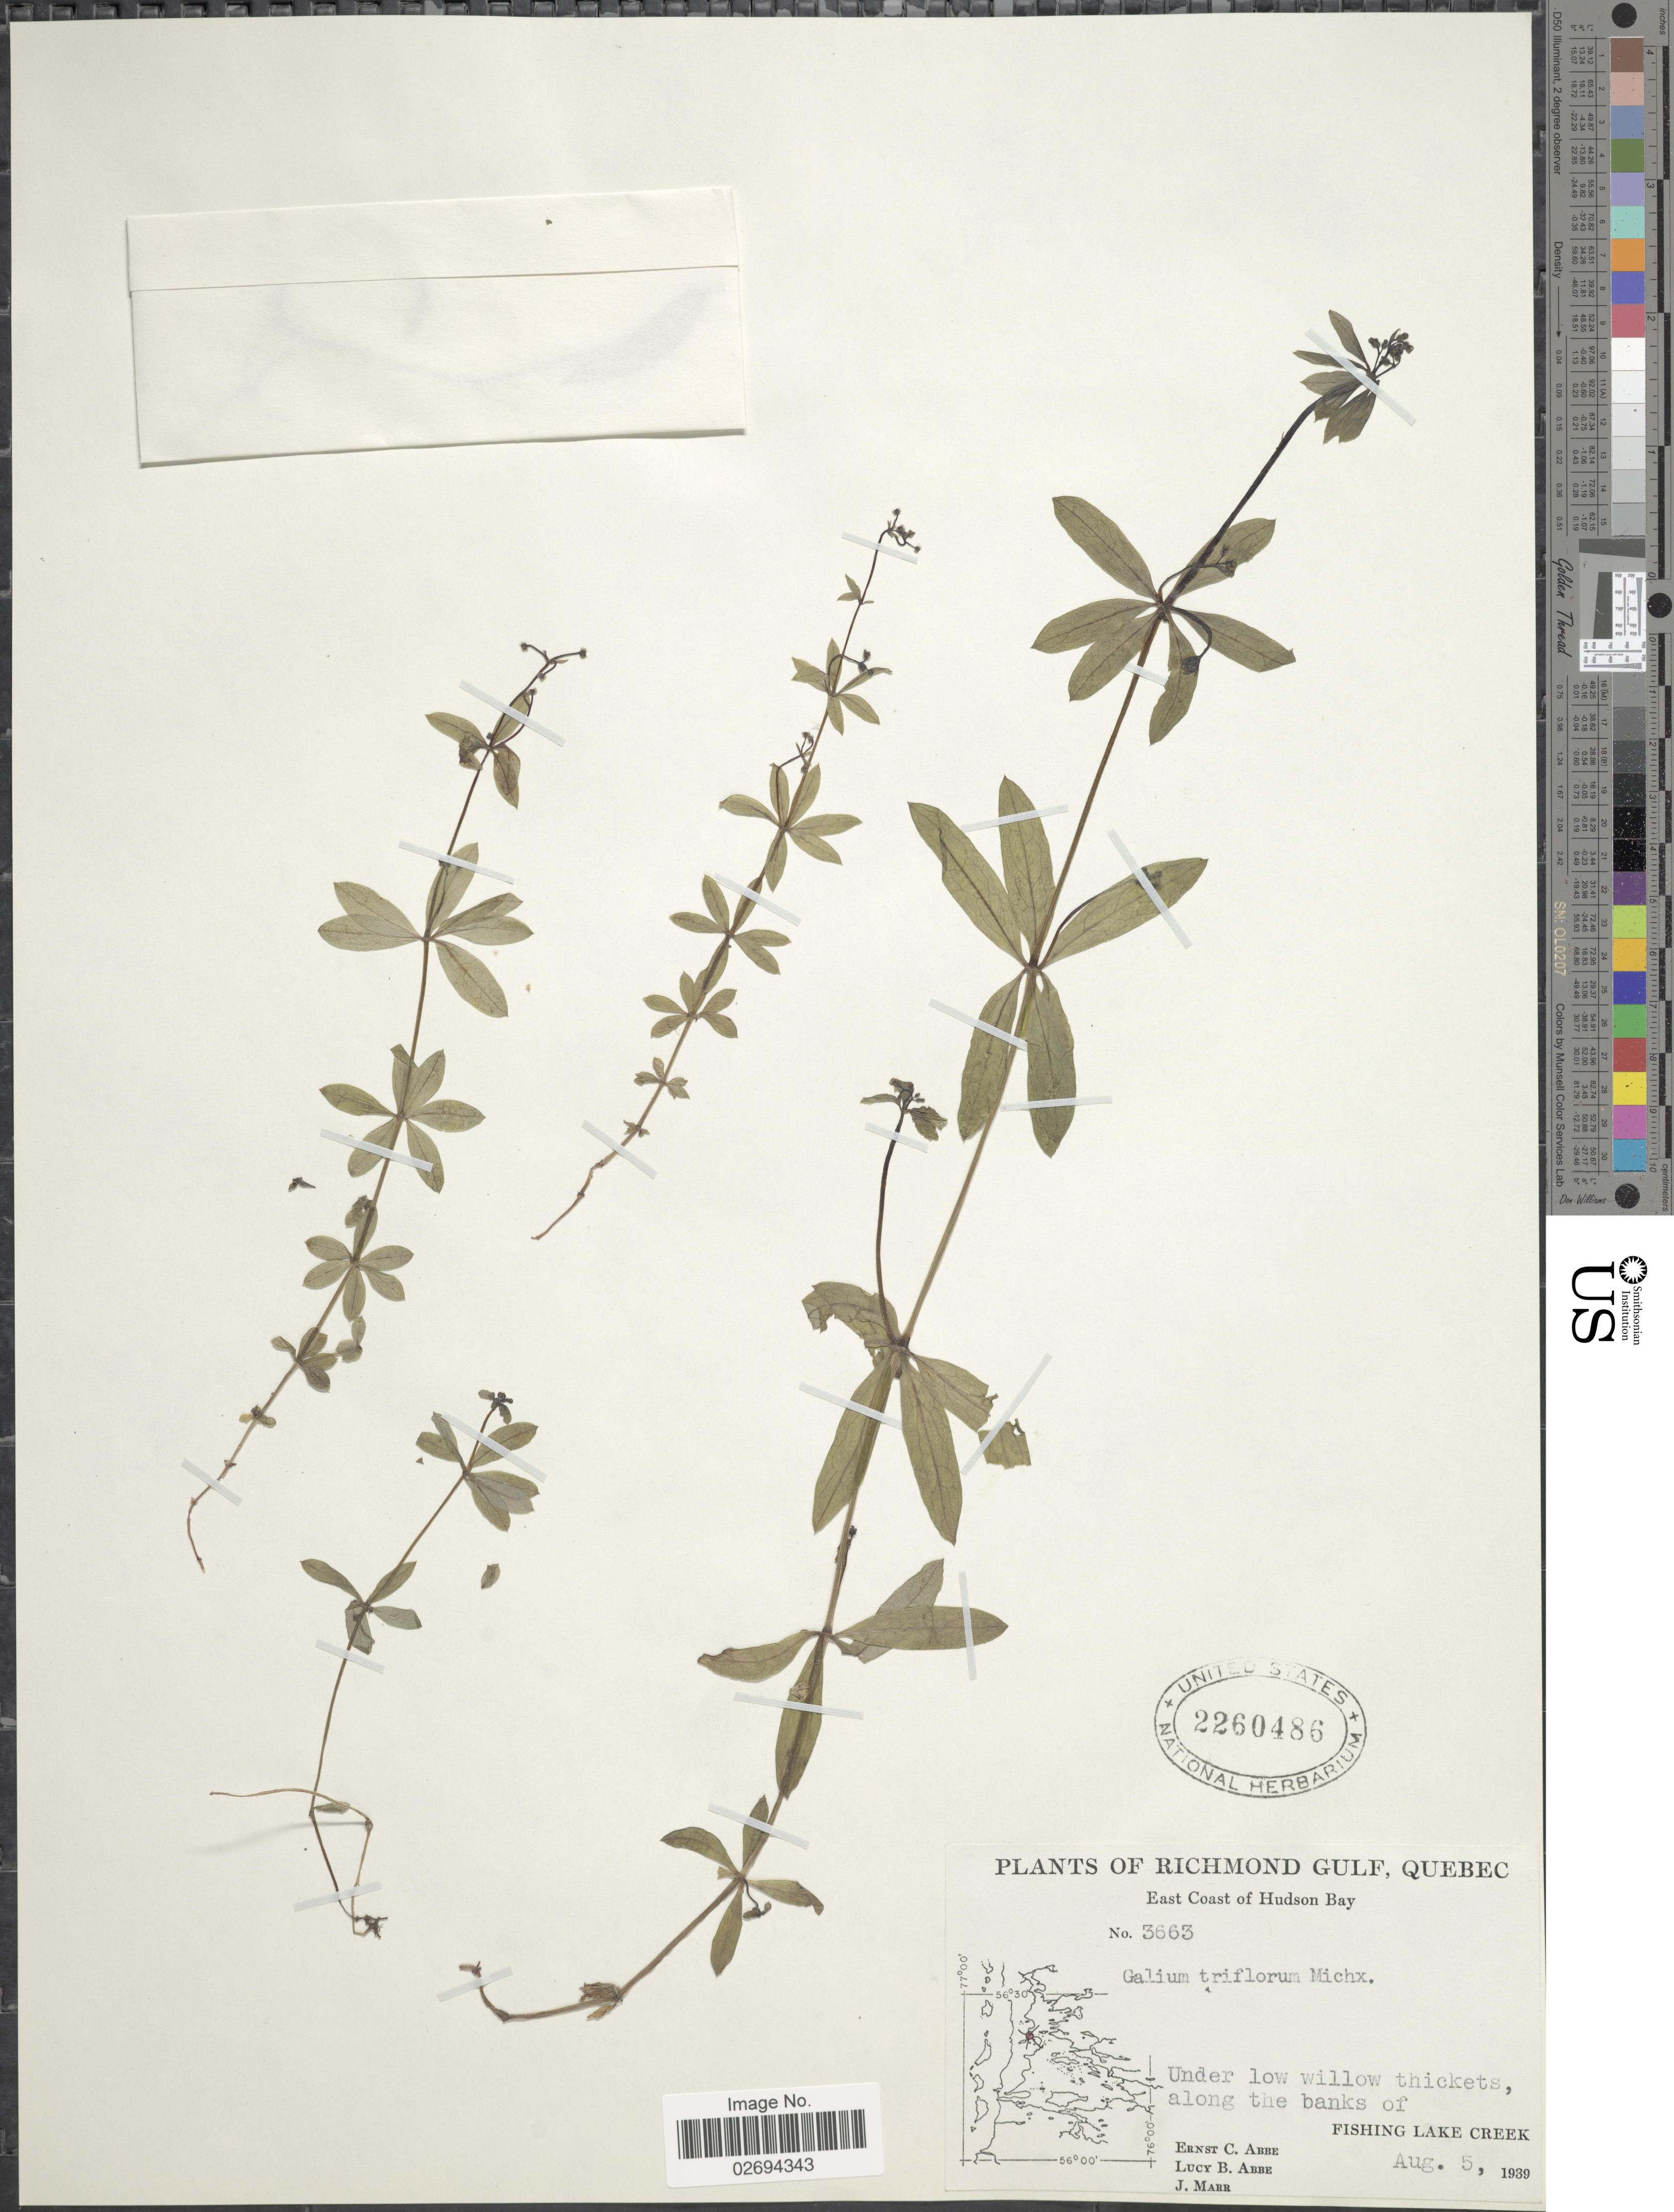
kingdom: Plantae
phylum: Tracheophyta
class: Magnoliopsida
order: Gentianales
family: Rubiaceae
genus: Galium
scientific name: Galium triflorum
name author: Michx.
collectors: E. C. Abbe, L. B. Abbe & J. Marr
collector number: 3663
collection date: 1939-08-05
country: Canada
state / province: Quebec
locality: Richmond Gulf. East Coast of Hudson Bay. Under low willow thickets, along the banks of Fishing Lake Creek.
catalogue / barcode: US 2260486